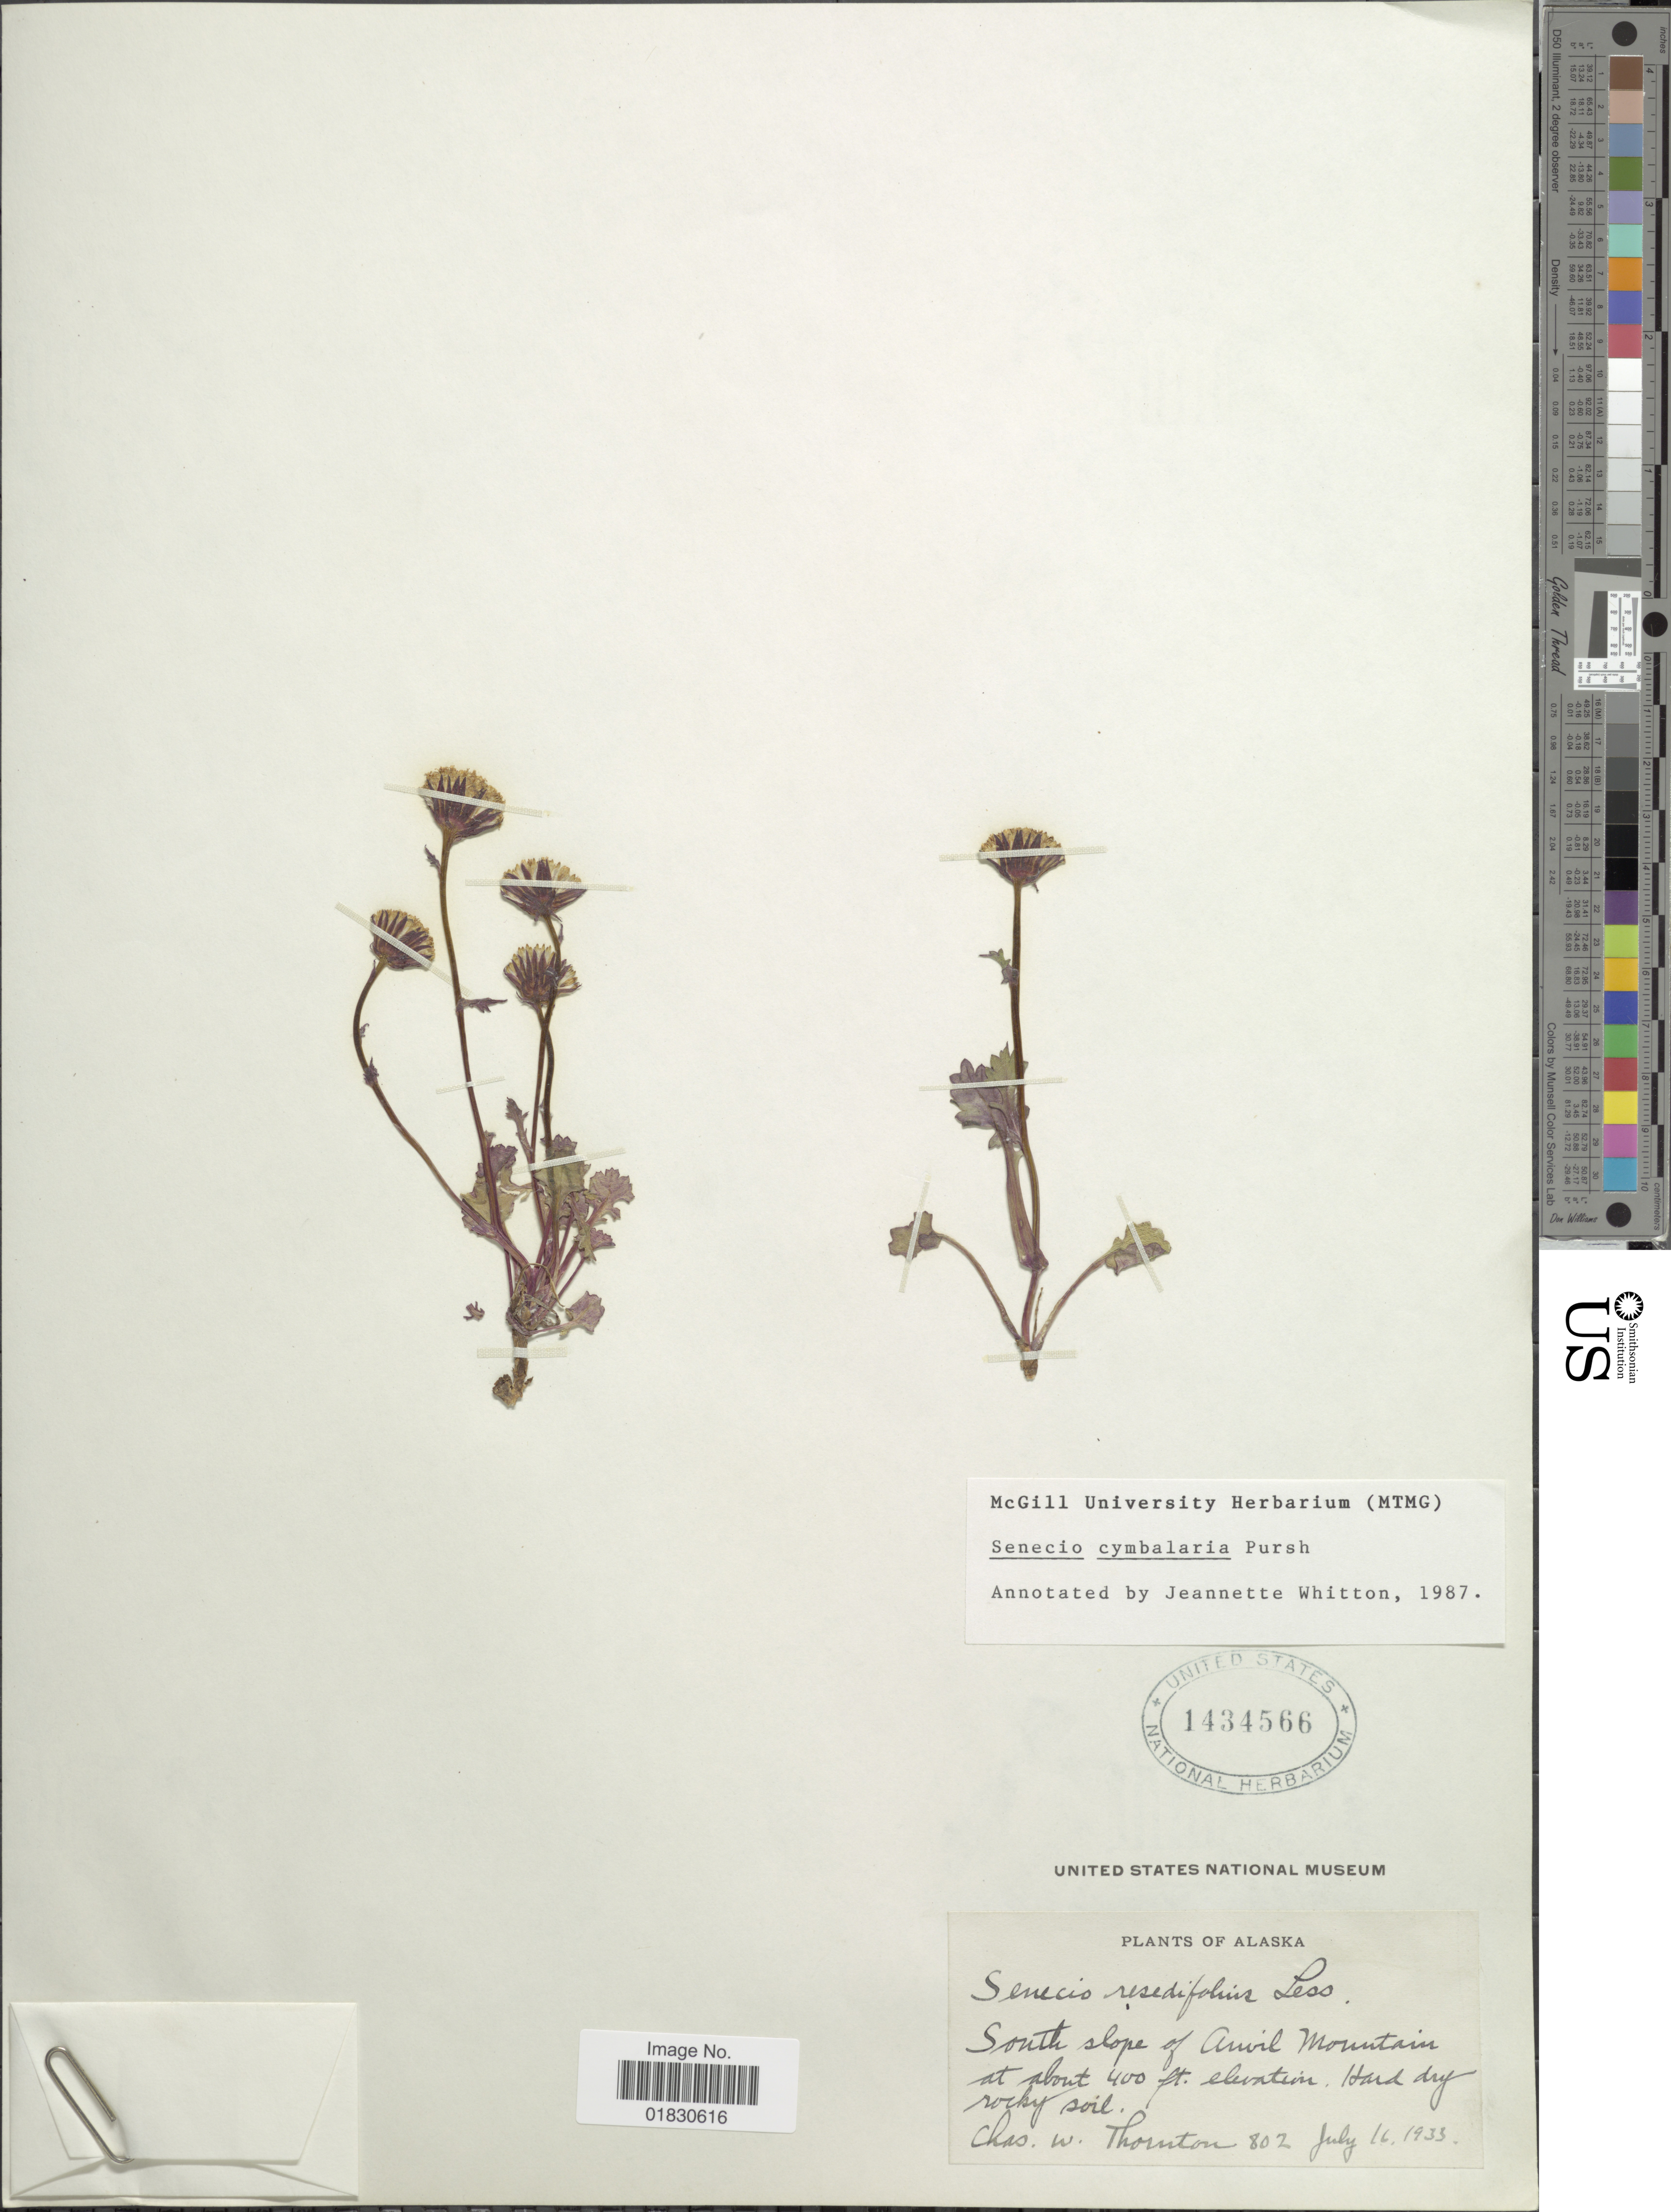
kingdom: Plantae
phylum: Tracheophyta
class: Magnoliopsida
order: Asterales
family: Asteraceae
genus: Packera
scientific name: Packera cymbalaria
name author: (Pursh) W.A. Weber & Á. Löve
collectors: C. Thornton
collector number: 802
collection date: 1933-07-16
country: United States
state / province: Alaska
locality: South slope of Anvil Mountain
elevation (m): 122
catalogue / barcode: US 1434566